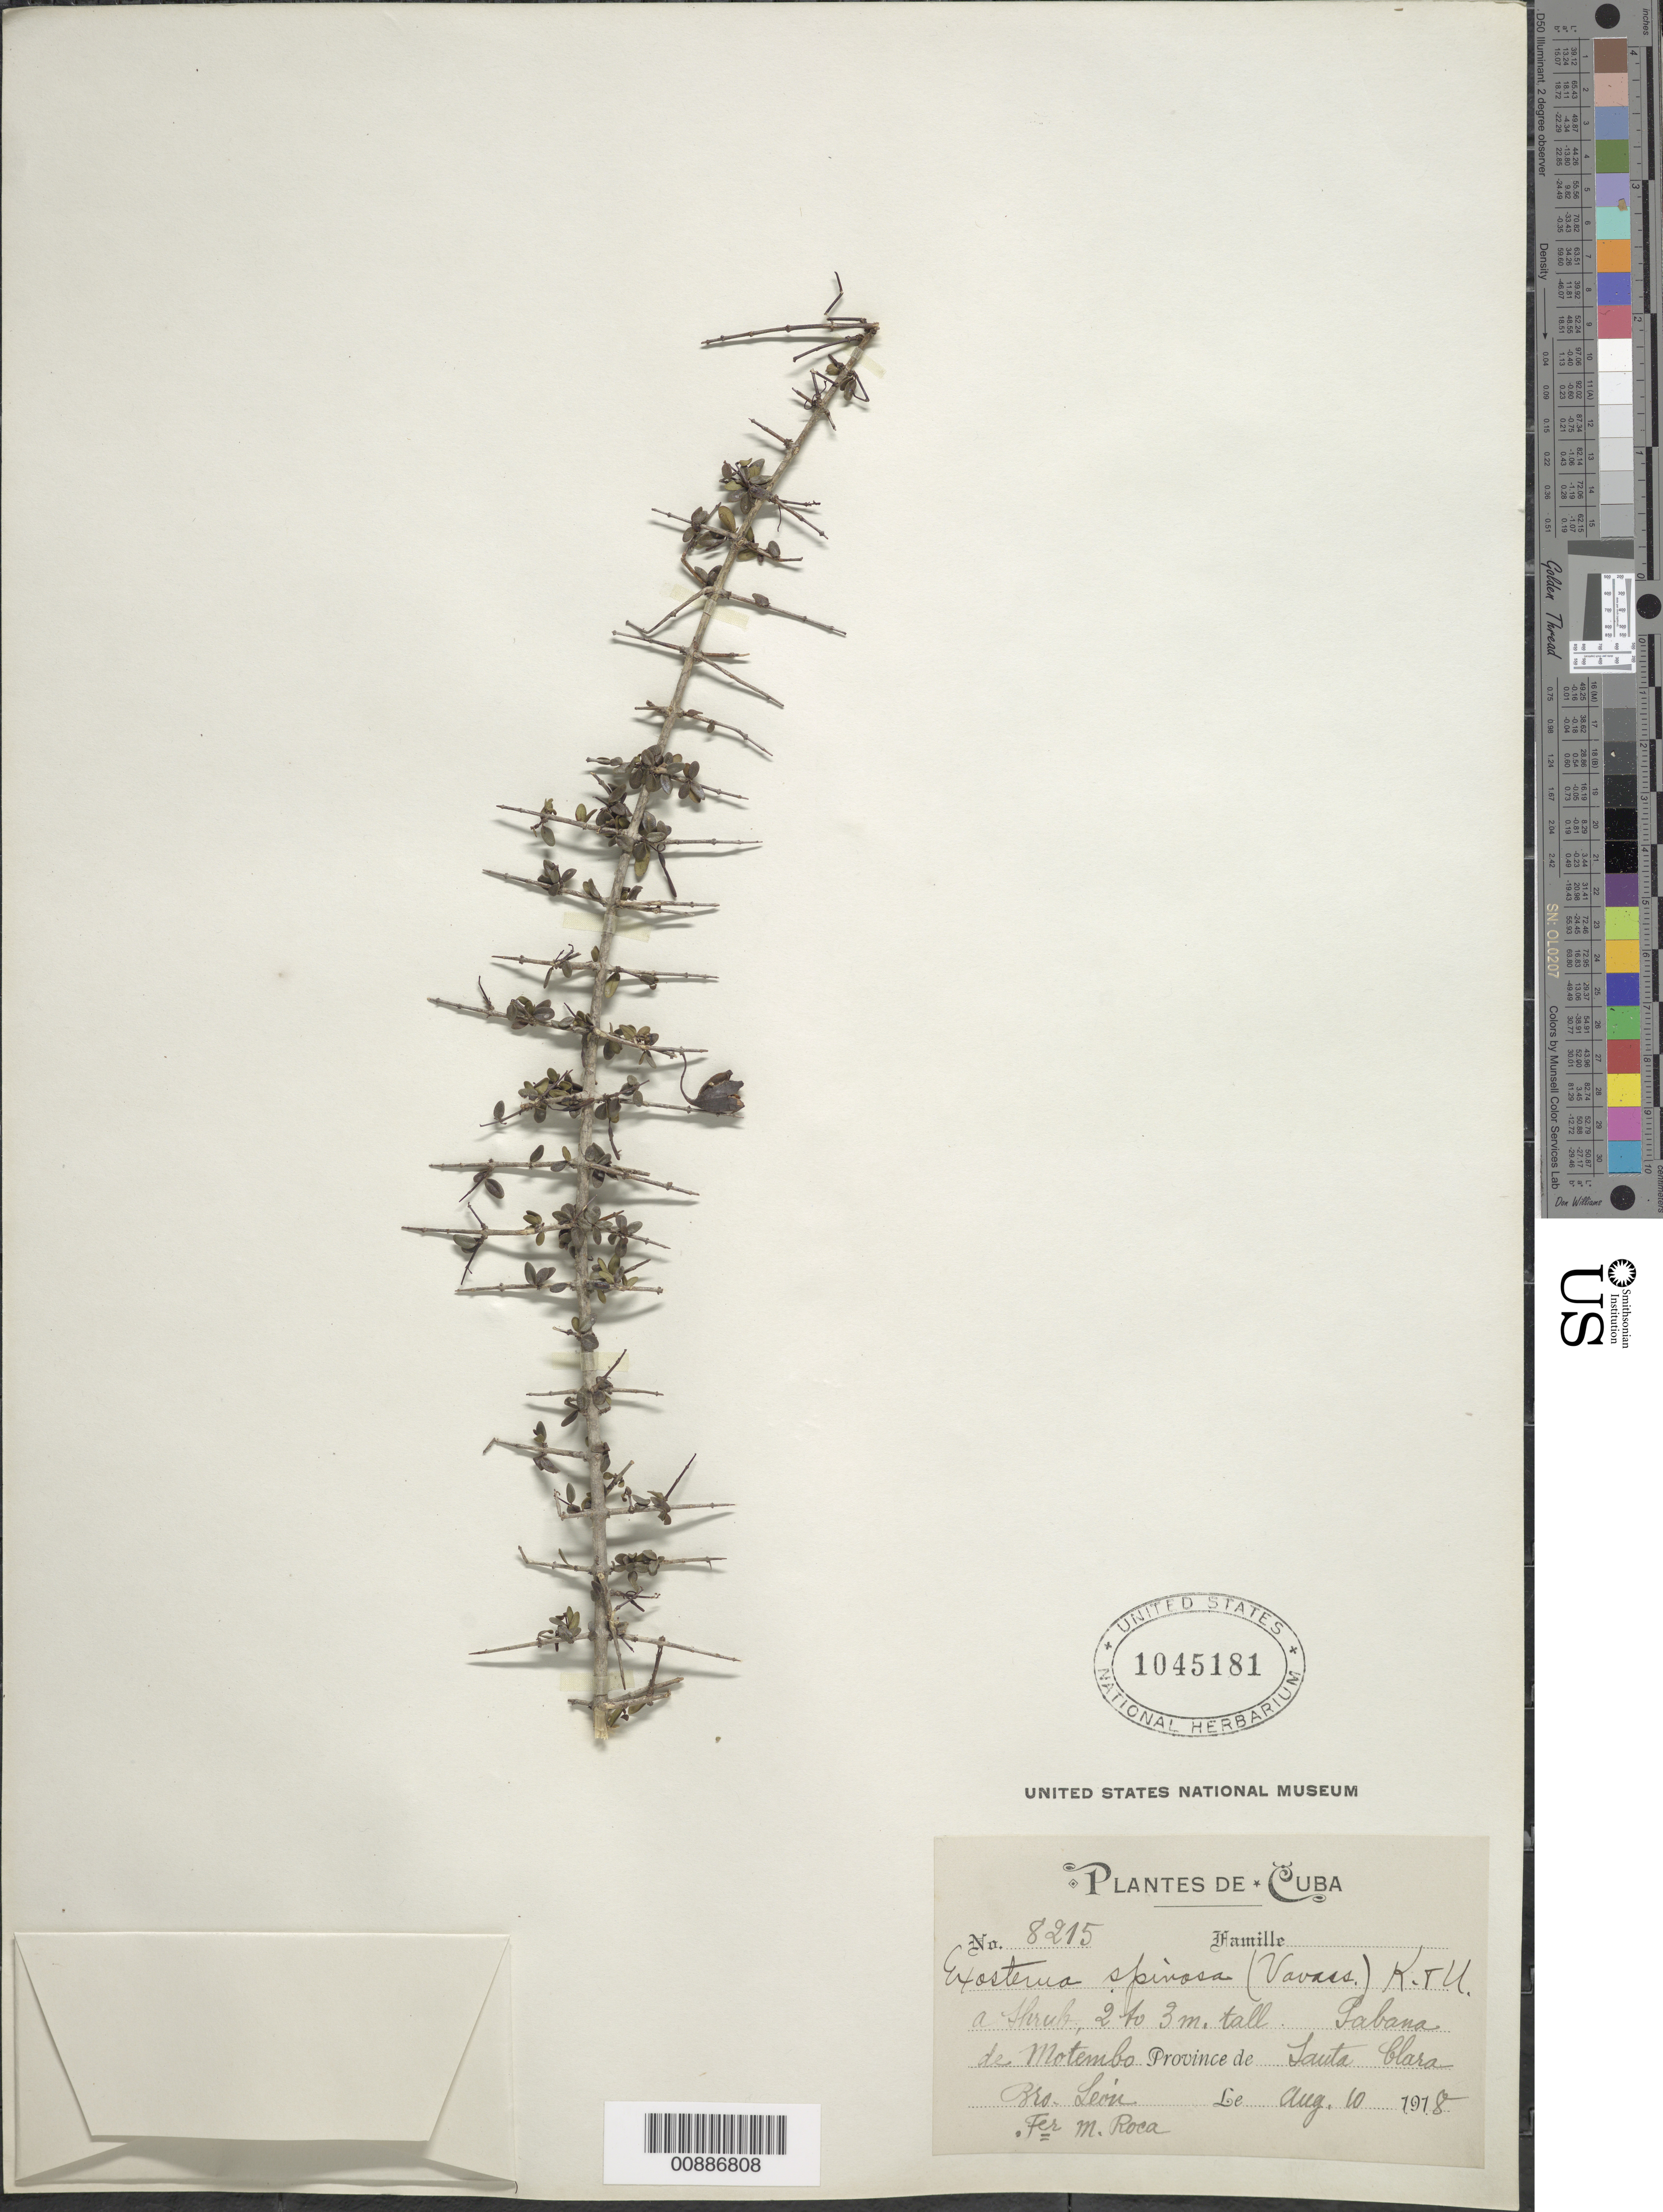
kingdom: Plantae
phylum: Tracheophyta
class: Magnoliopsida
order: Gentianales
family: Rubiaceae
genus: Exostema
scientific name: Exostema spinosum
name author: (Vavass.) Krug & Urb.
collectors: M. Roca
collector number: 8215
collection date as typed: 10 Aug 1918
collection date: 1918-08-10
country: Cuba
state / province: Las Villas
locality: Sabana de Motembo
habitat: Sabana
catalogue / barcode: US 1045181